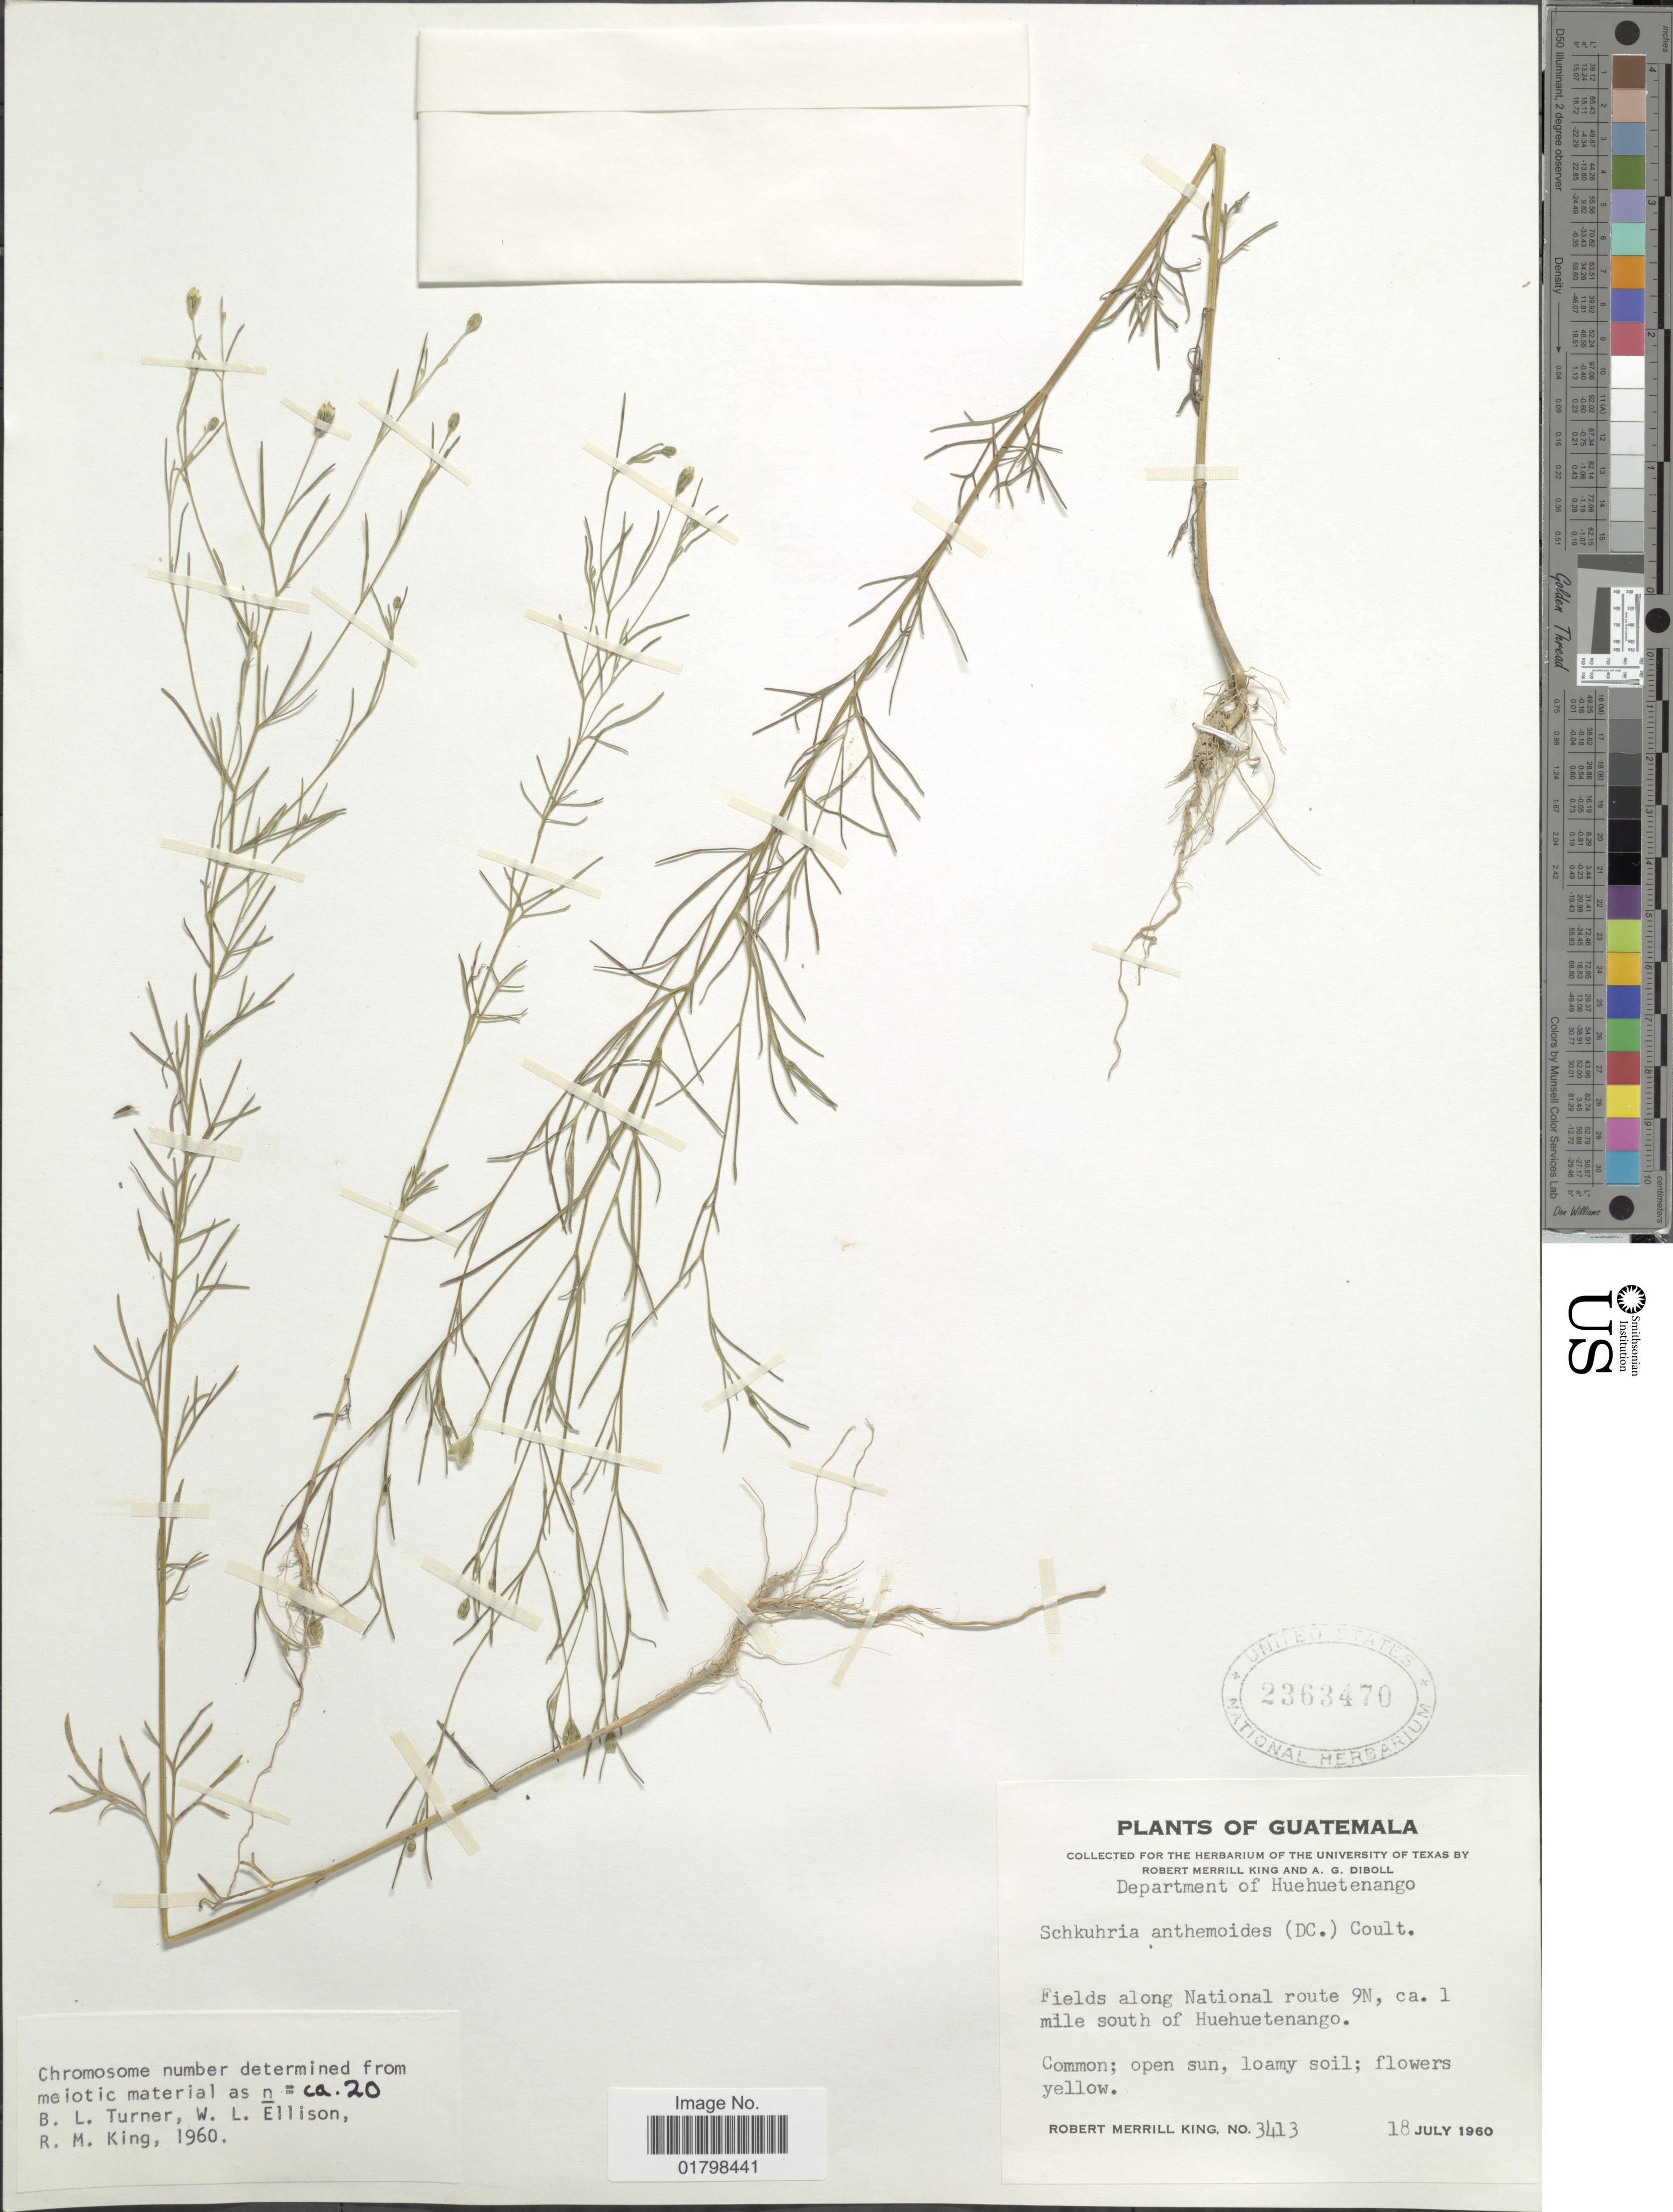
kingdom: Plantae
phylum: Tracheophyta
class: Magnoliopsida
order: Asterales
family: Asteraceae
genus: Schkuhria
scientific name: Schkuhria wislizeni var. wislizeni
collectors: R. M. King & A. Diboll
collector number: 3413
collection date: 1960-07-18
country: Guatemala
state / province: Huehuetenango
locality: Fields along National route 9N, ca. 1 mile south of Huehuetenango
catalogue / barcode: US 2363470